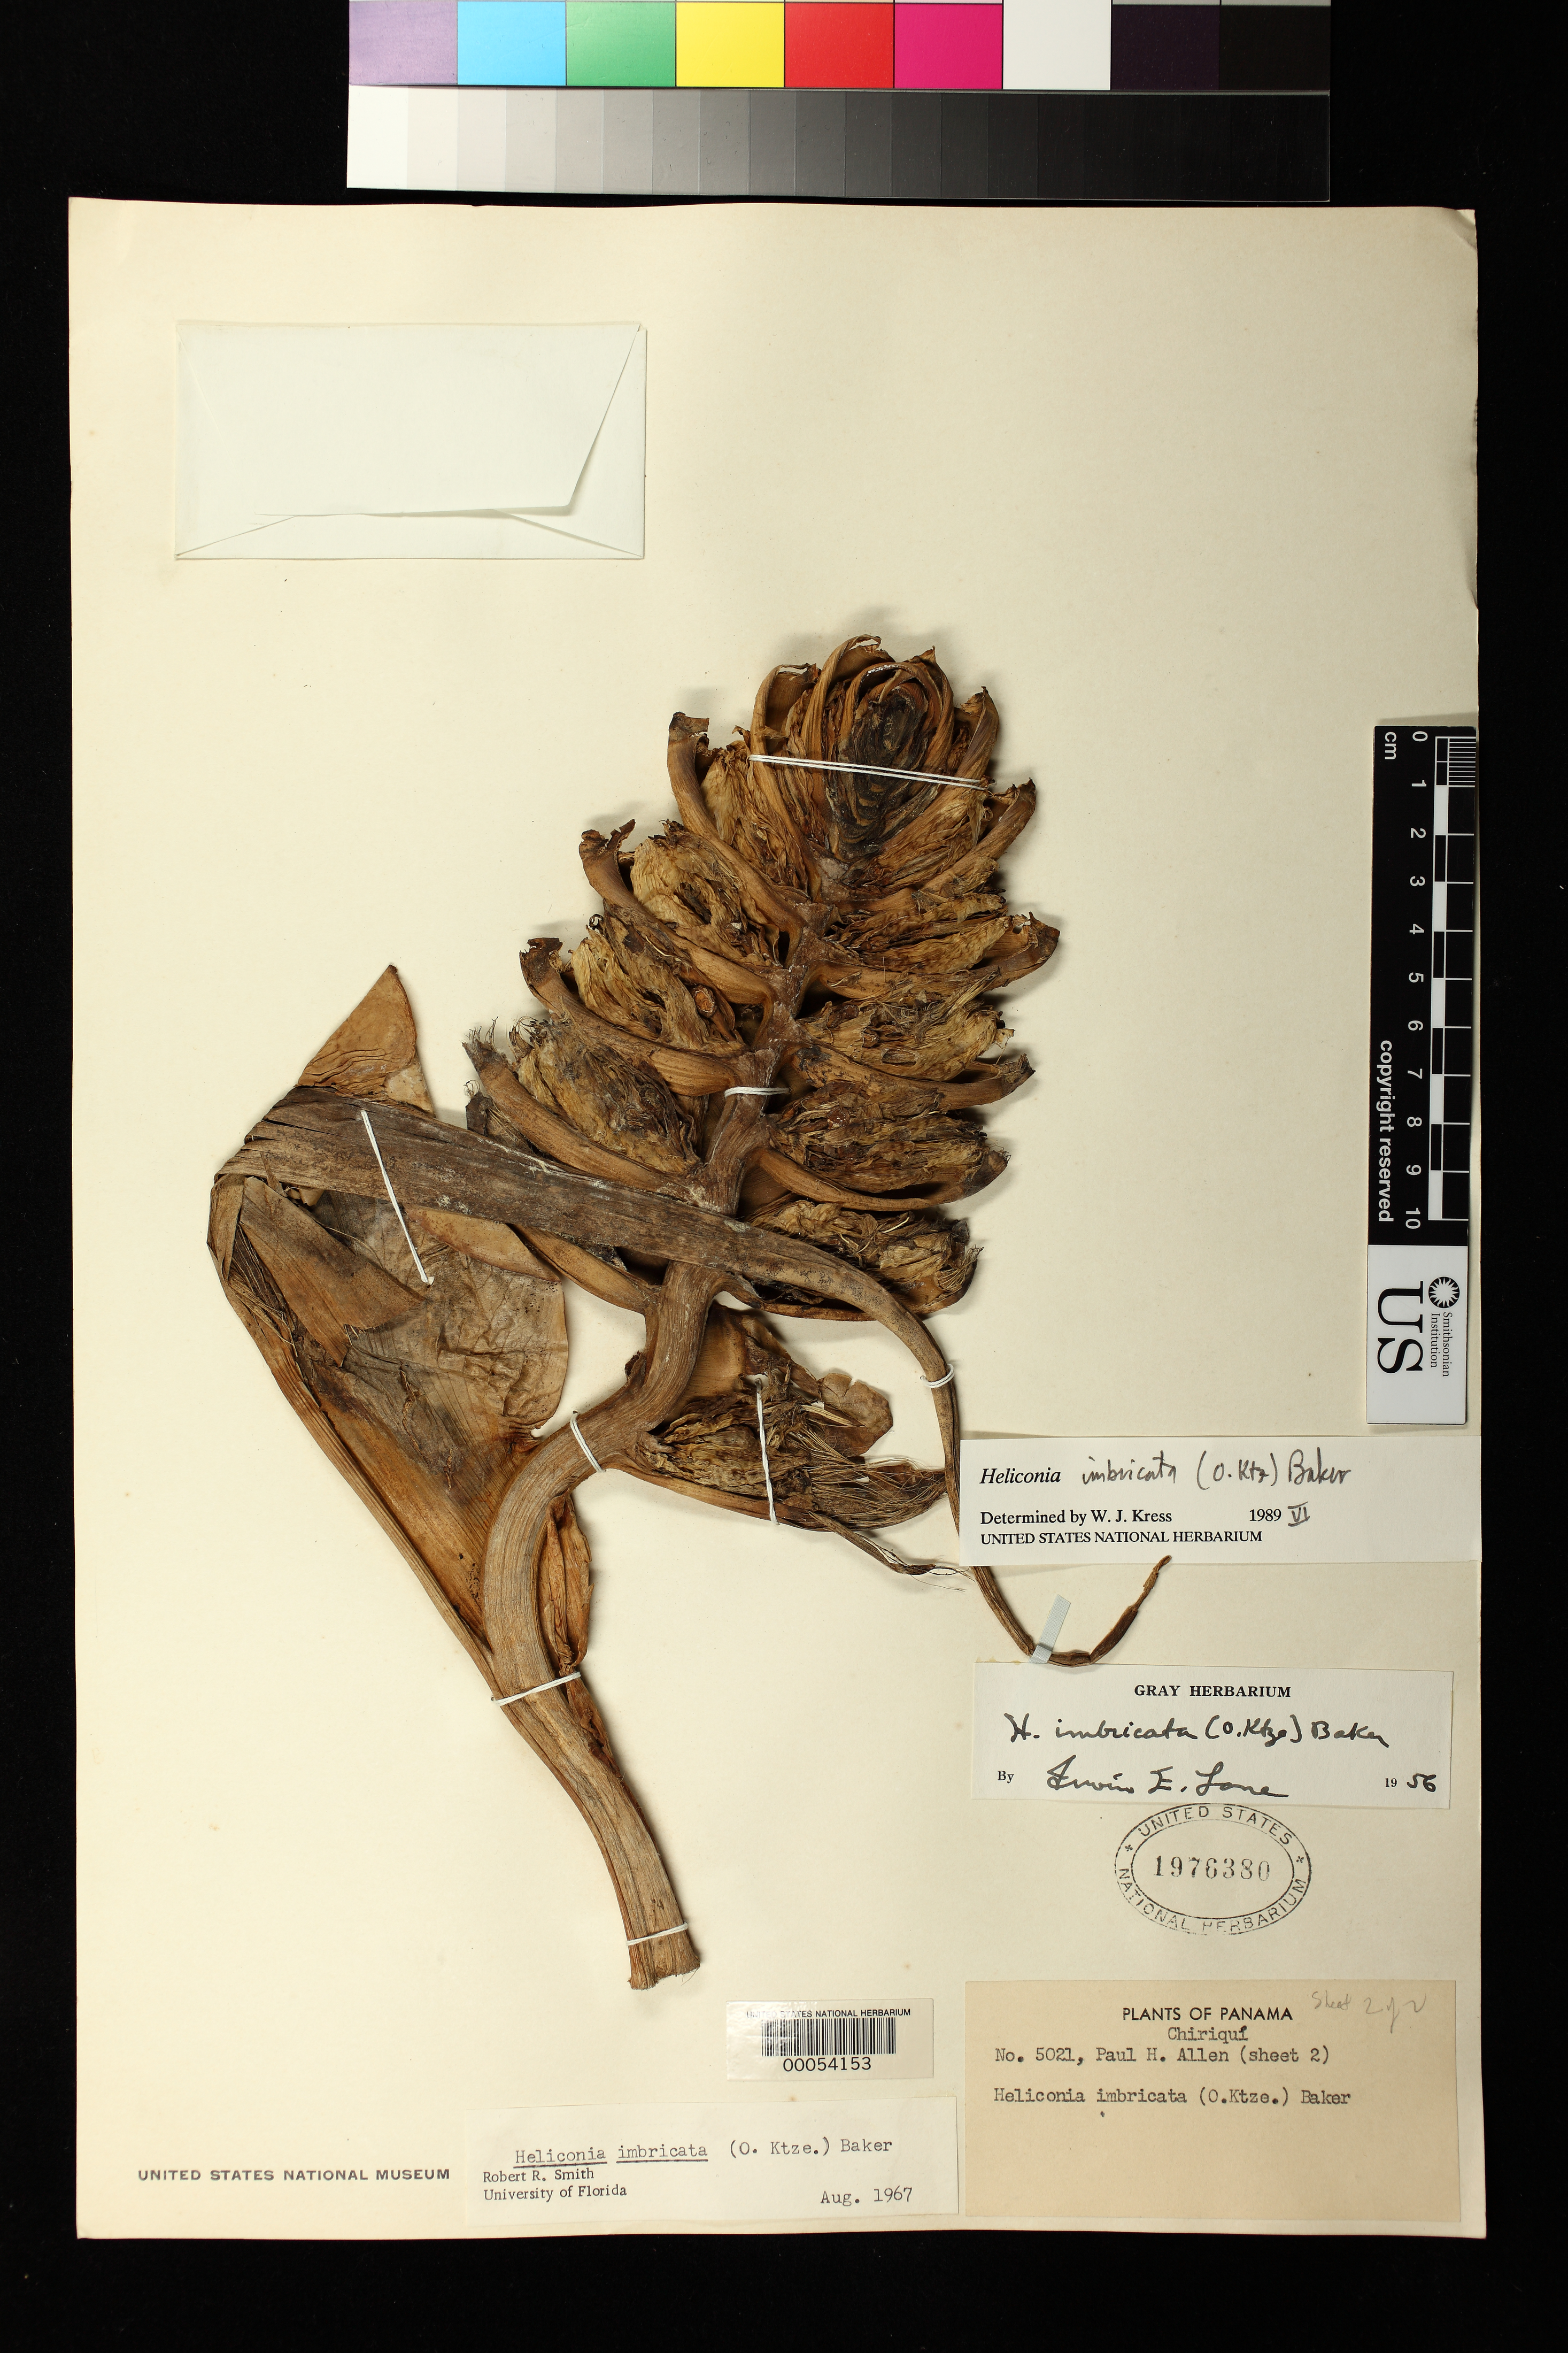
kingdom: Plantae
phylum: Tracheophyta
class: Liliopsida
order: Zingiberales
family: Heliconiaceae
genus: Heliconia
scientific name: Heliconia imbricata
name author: (Kuntze) Baker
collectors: P. H. Allen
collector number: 5021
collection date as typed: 01 Aug 1947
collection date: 1947-08-01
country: Panama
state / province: Chiriquí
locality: Cerro Galera Chorcha, vicinity of Gualaca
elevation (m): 305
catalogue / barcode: US 1976380